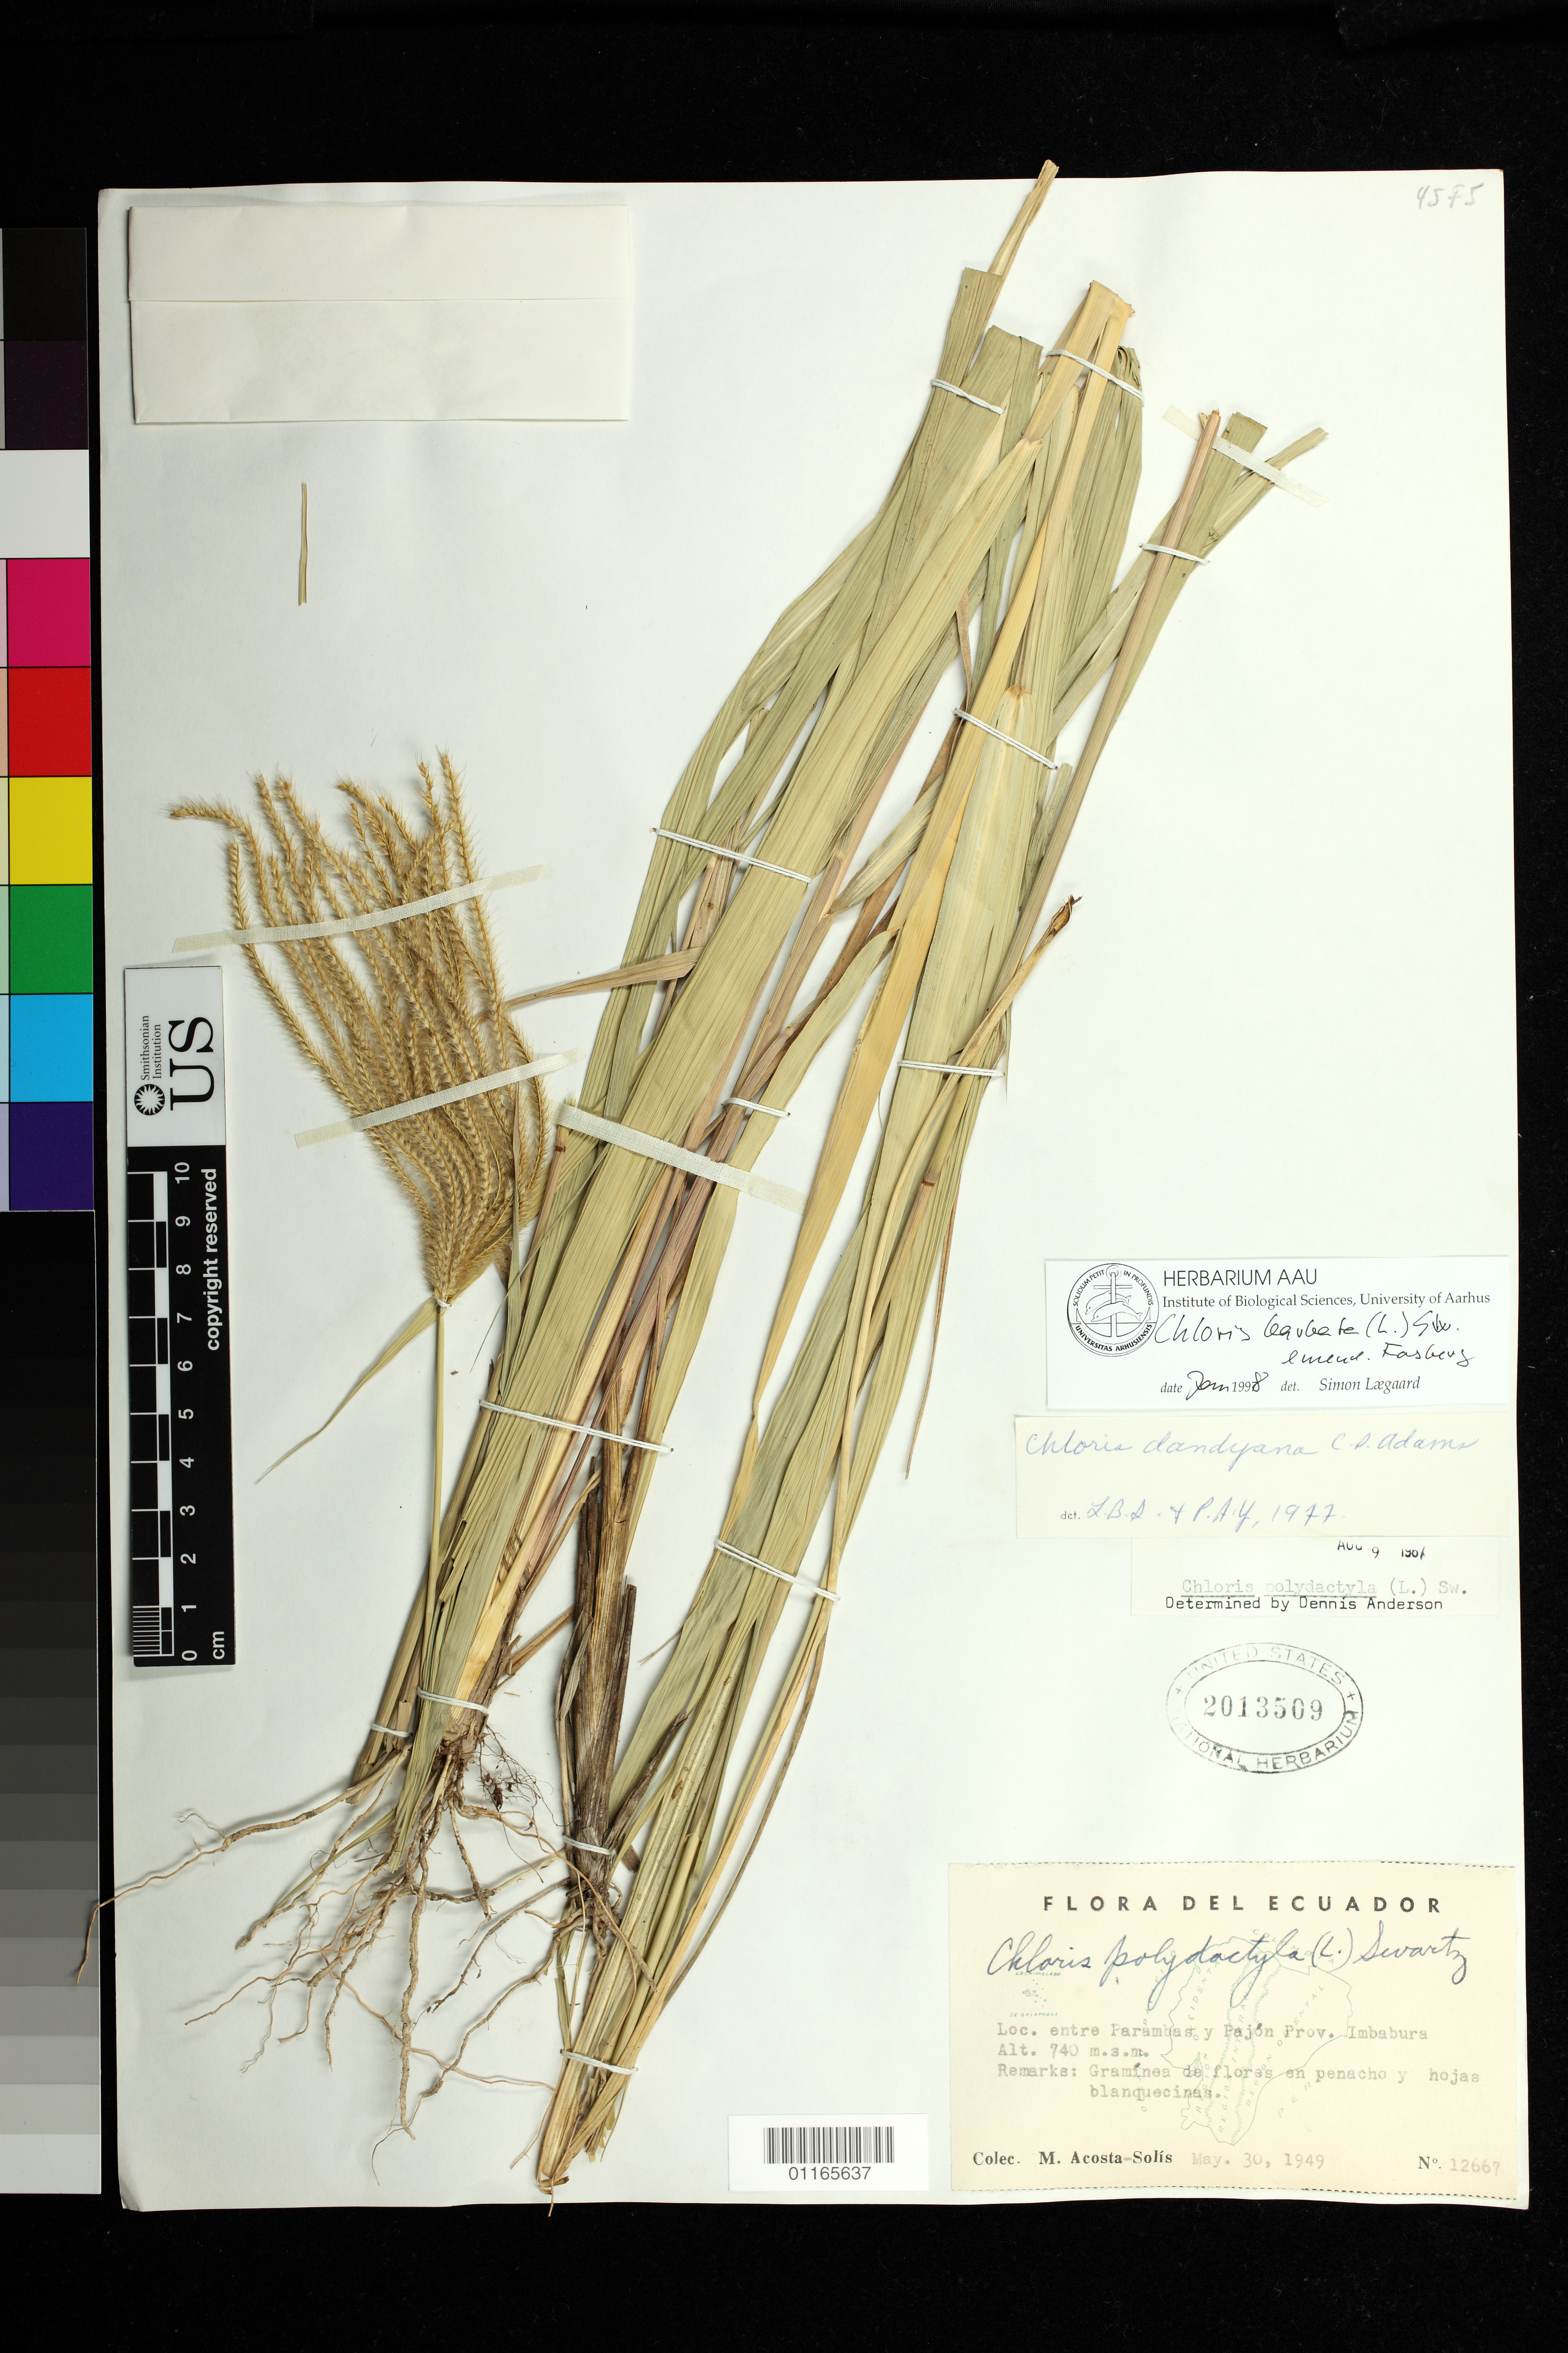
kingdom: Plantae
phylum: Tracheophyta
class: Liliopsida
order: Poales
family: Poaceae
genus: Chloris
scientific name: Chloris barbata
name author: Sw.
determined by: Lægaard, S., (AAU), University of Aarhus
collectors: M. Acosta Solis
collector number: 12667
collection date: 1949-05-30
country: Ecuador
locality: entre Parambas y Pajon Prov. Imbabura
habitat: Graminea de flores en penacho y hojas blanquecinas.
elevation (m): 740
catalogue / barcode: US 2013509